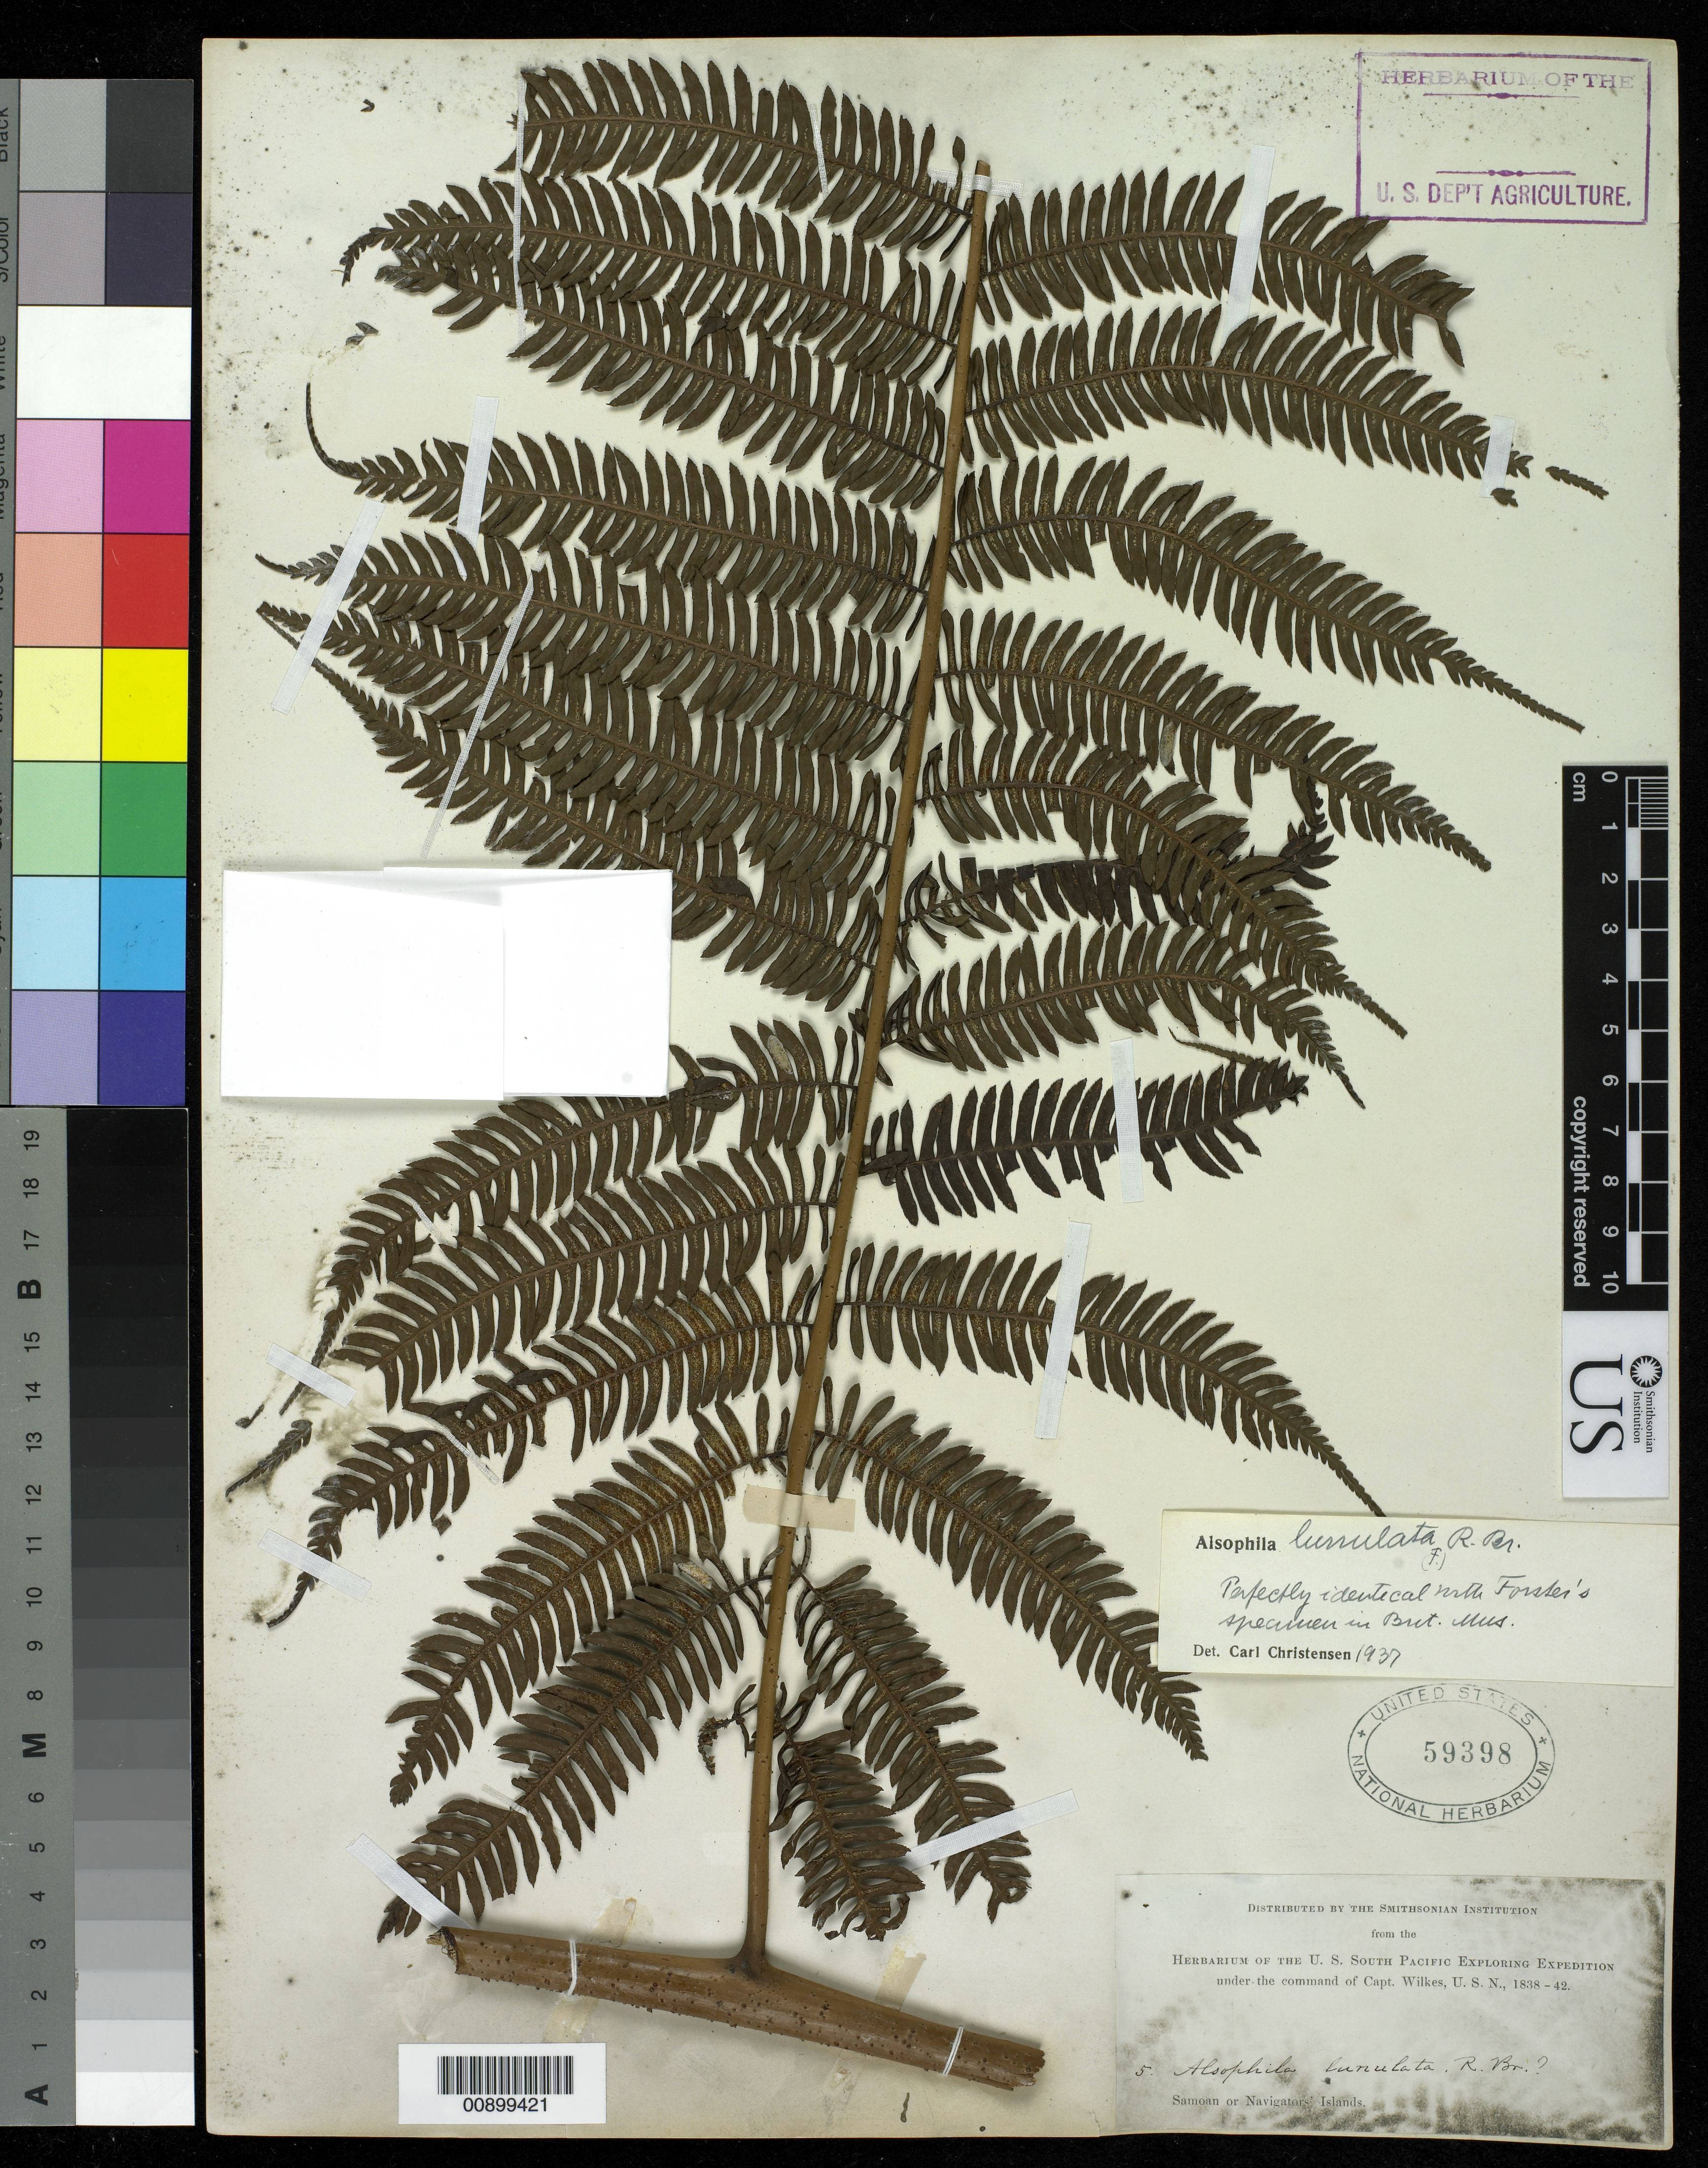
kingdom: Plantae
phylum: Tracheophyta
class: Polypodiopsida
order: Cyatheales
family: Cyatheaceae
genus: Cyathea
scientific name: Cyathea lunulata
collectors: Wilkes Explor. Exped.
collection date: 1838/1842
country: American Samoa / Samoa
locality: Samoan Islands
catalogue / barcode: US 59398